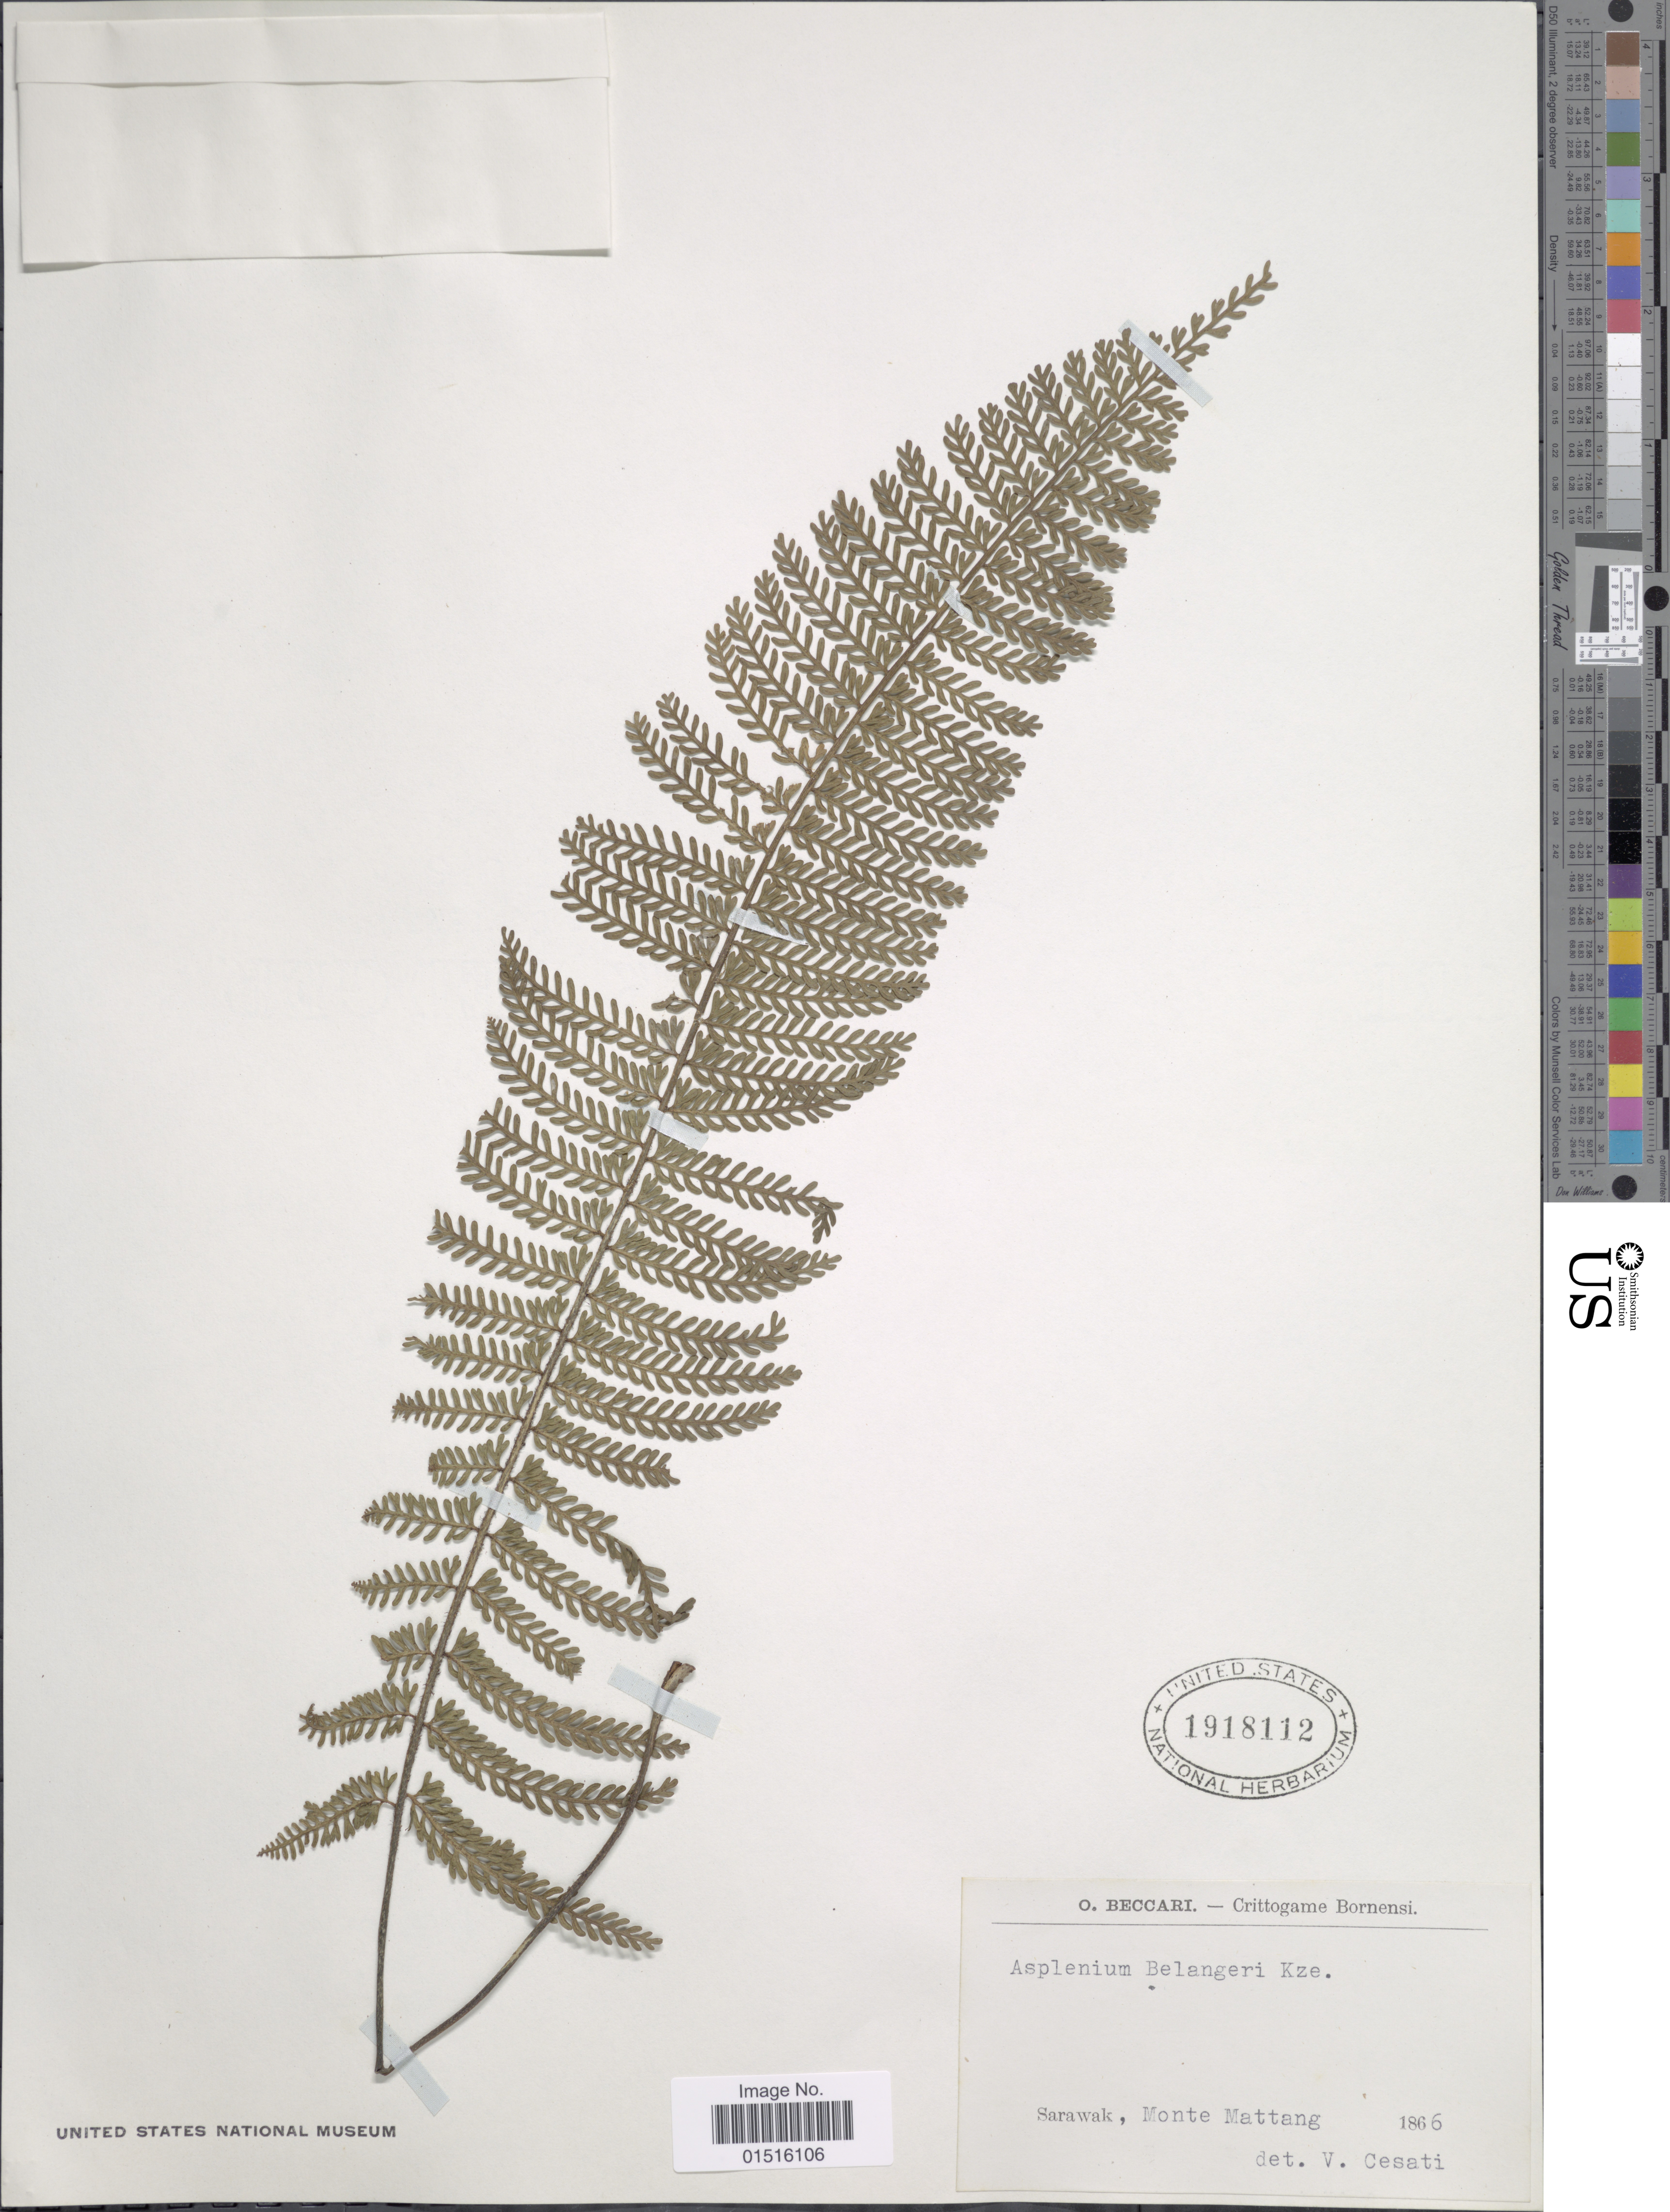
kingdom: Plantae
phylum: Tracheophyta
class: Polypodiopsida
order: Polypodiales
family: Aspleniaceae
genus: Asplenium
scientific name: Asplenium belangeri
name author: Bory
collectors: O. Beccari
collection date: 1886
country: Malaysia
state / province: Sarawak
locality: Monte Mattang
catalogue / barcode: US 1918112